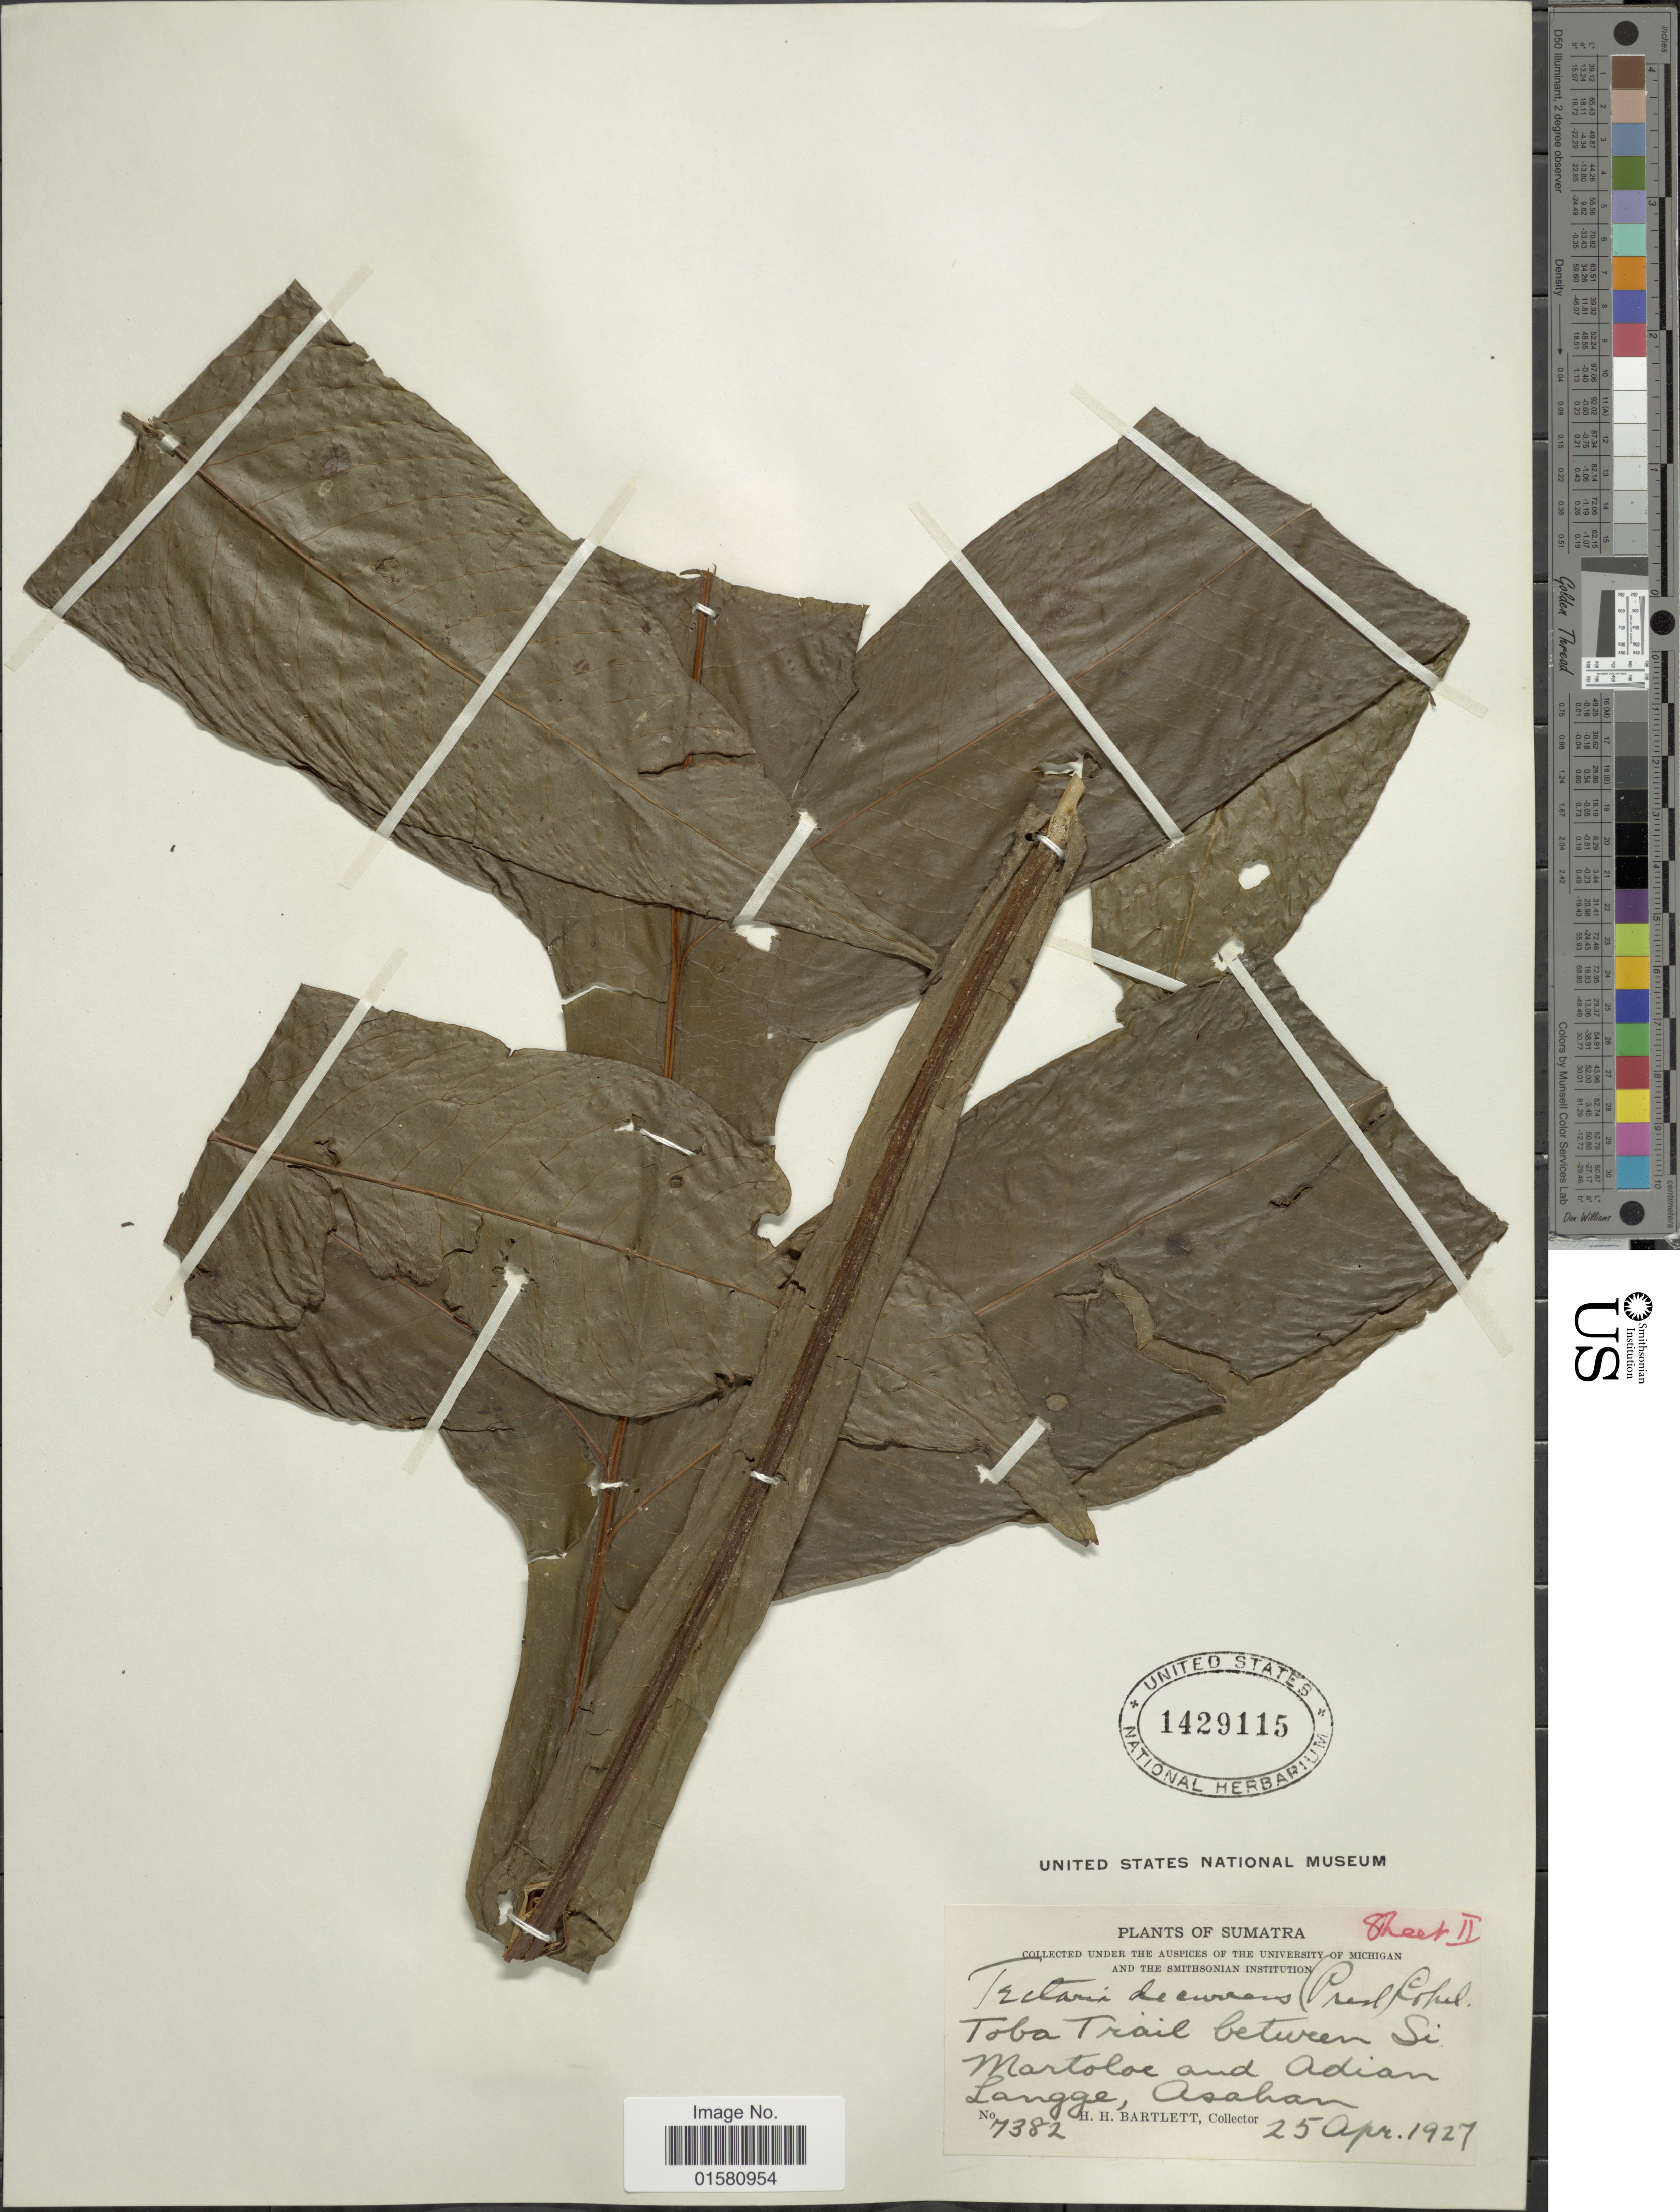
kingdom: Plantae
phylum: Tracheophyta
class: Polypodiopsida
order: Polypodiales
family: Tectariaceae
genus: Tectaria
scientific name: Tectaria decurrens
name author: (Presel.) Copel. in Elmer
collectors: H. H. Bartlett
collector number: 7382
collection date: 1927-04-25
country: Indonesia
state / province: Sumatra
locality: Toba trail between Si Martoloe and Adian Langge, Asahan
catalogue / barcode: US 1429115